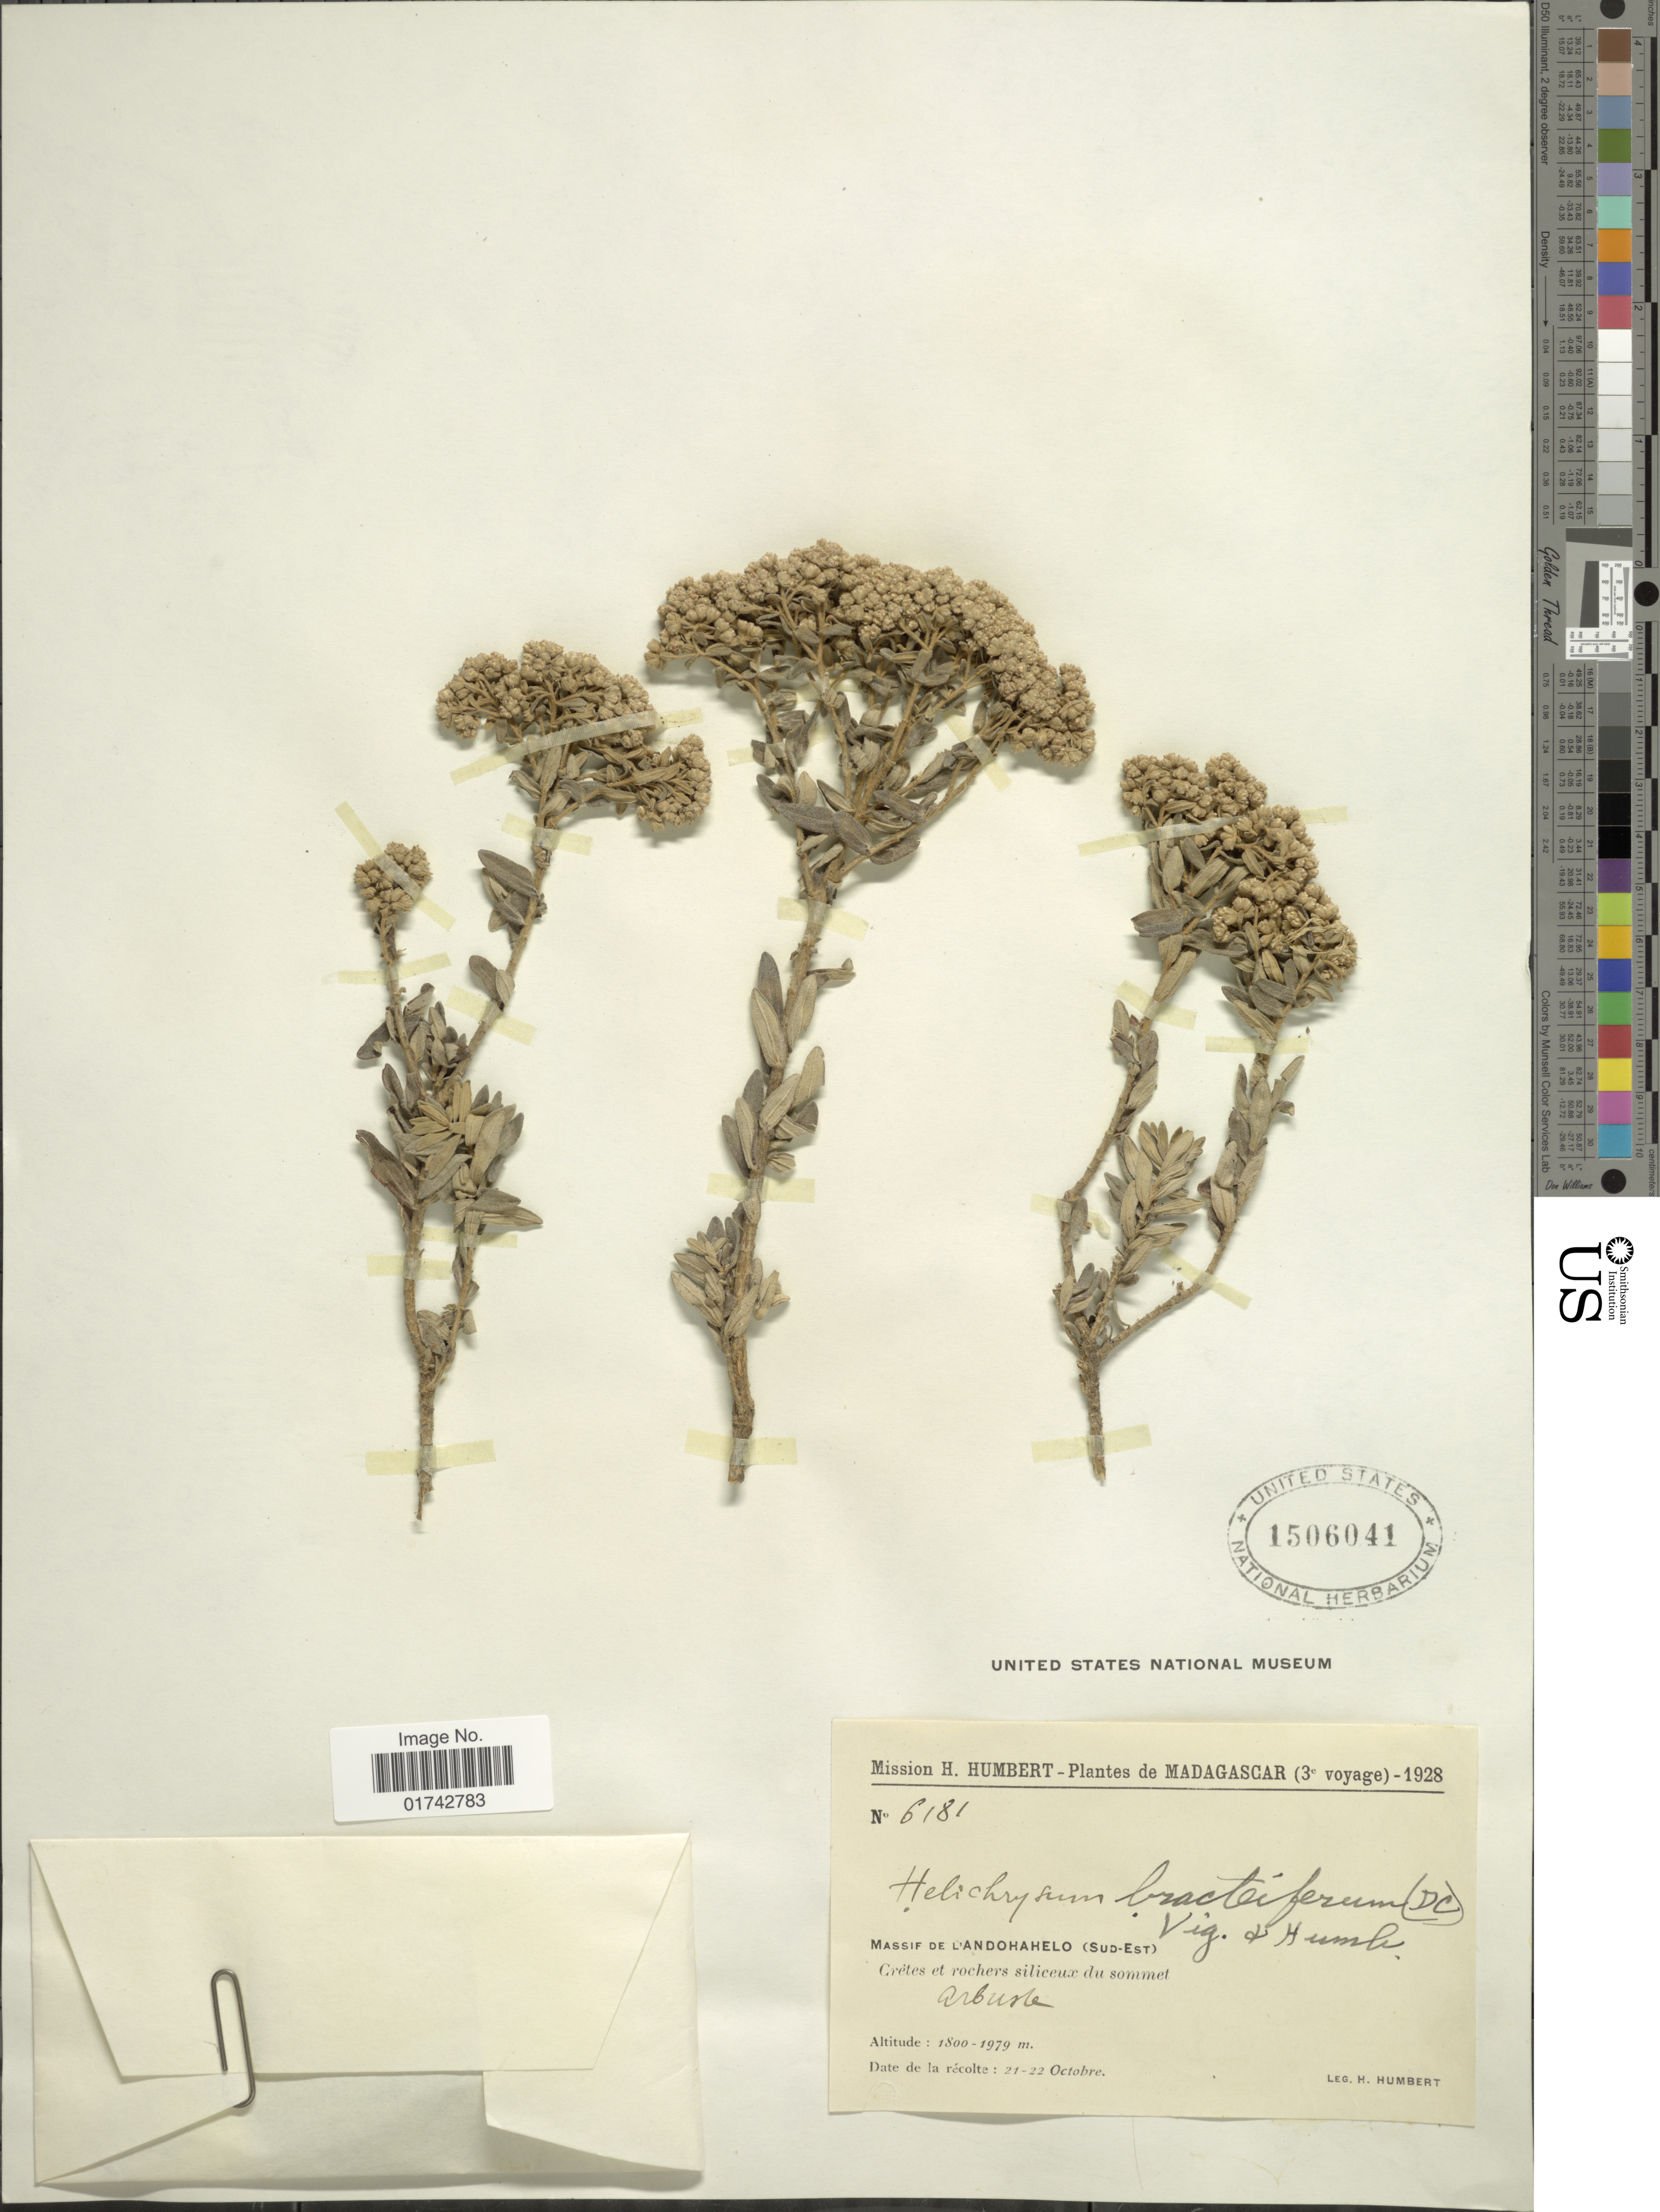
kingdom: Plantae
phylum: Tracheophyta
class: Magnoliopsida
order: Asterales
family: Asteraceae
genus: Helichrysum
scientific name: Helichrysum bracteiferum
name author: (DC.) Humbert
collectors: H. Humbert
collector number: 6181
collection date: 1928-10-21/1928-10-22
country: Madagascar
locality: Massif de L'Andohahelo (Sud-Est)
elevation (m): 1800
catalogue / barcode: US 1506041